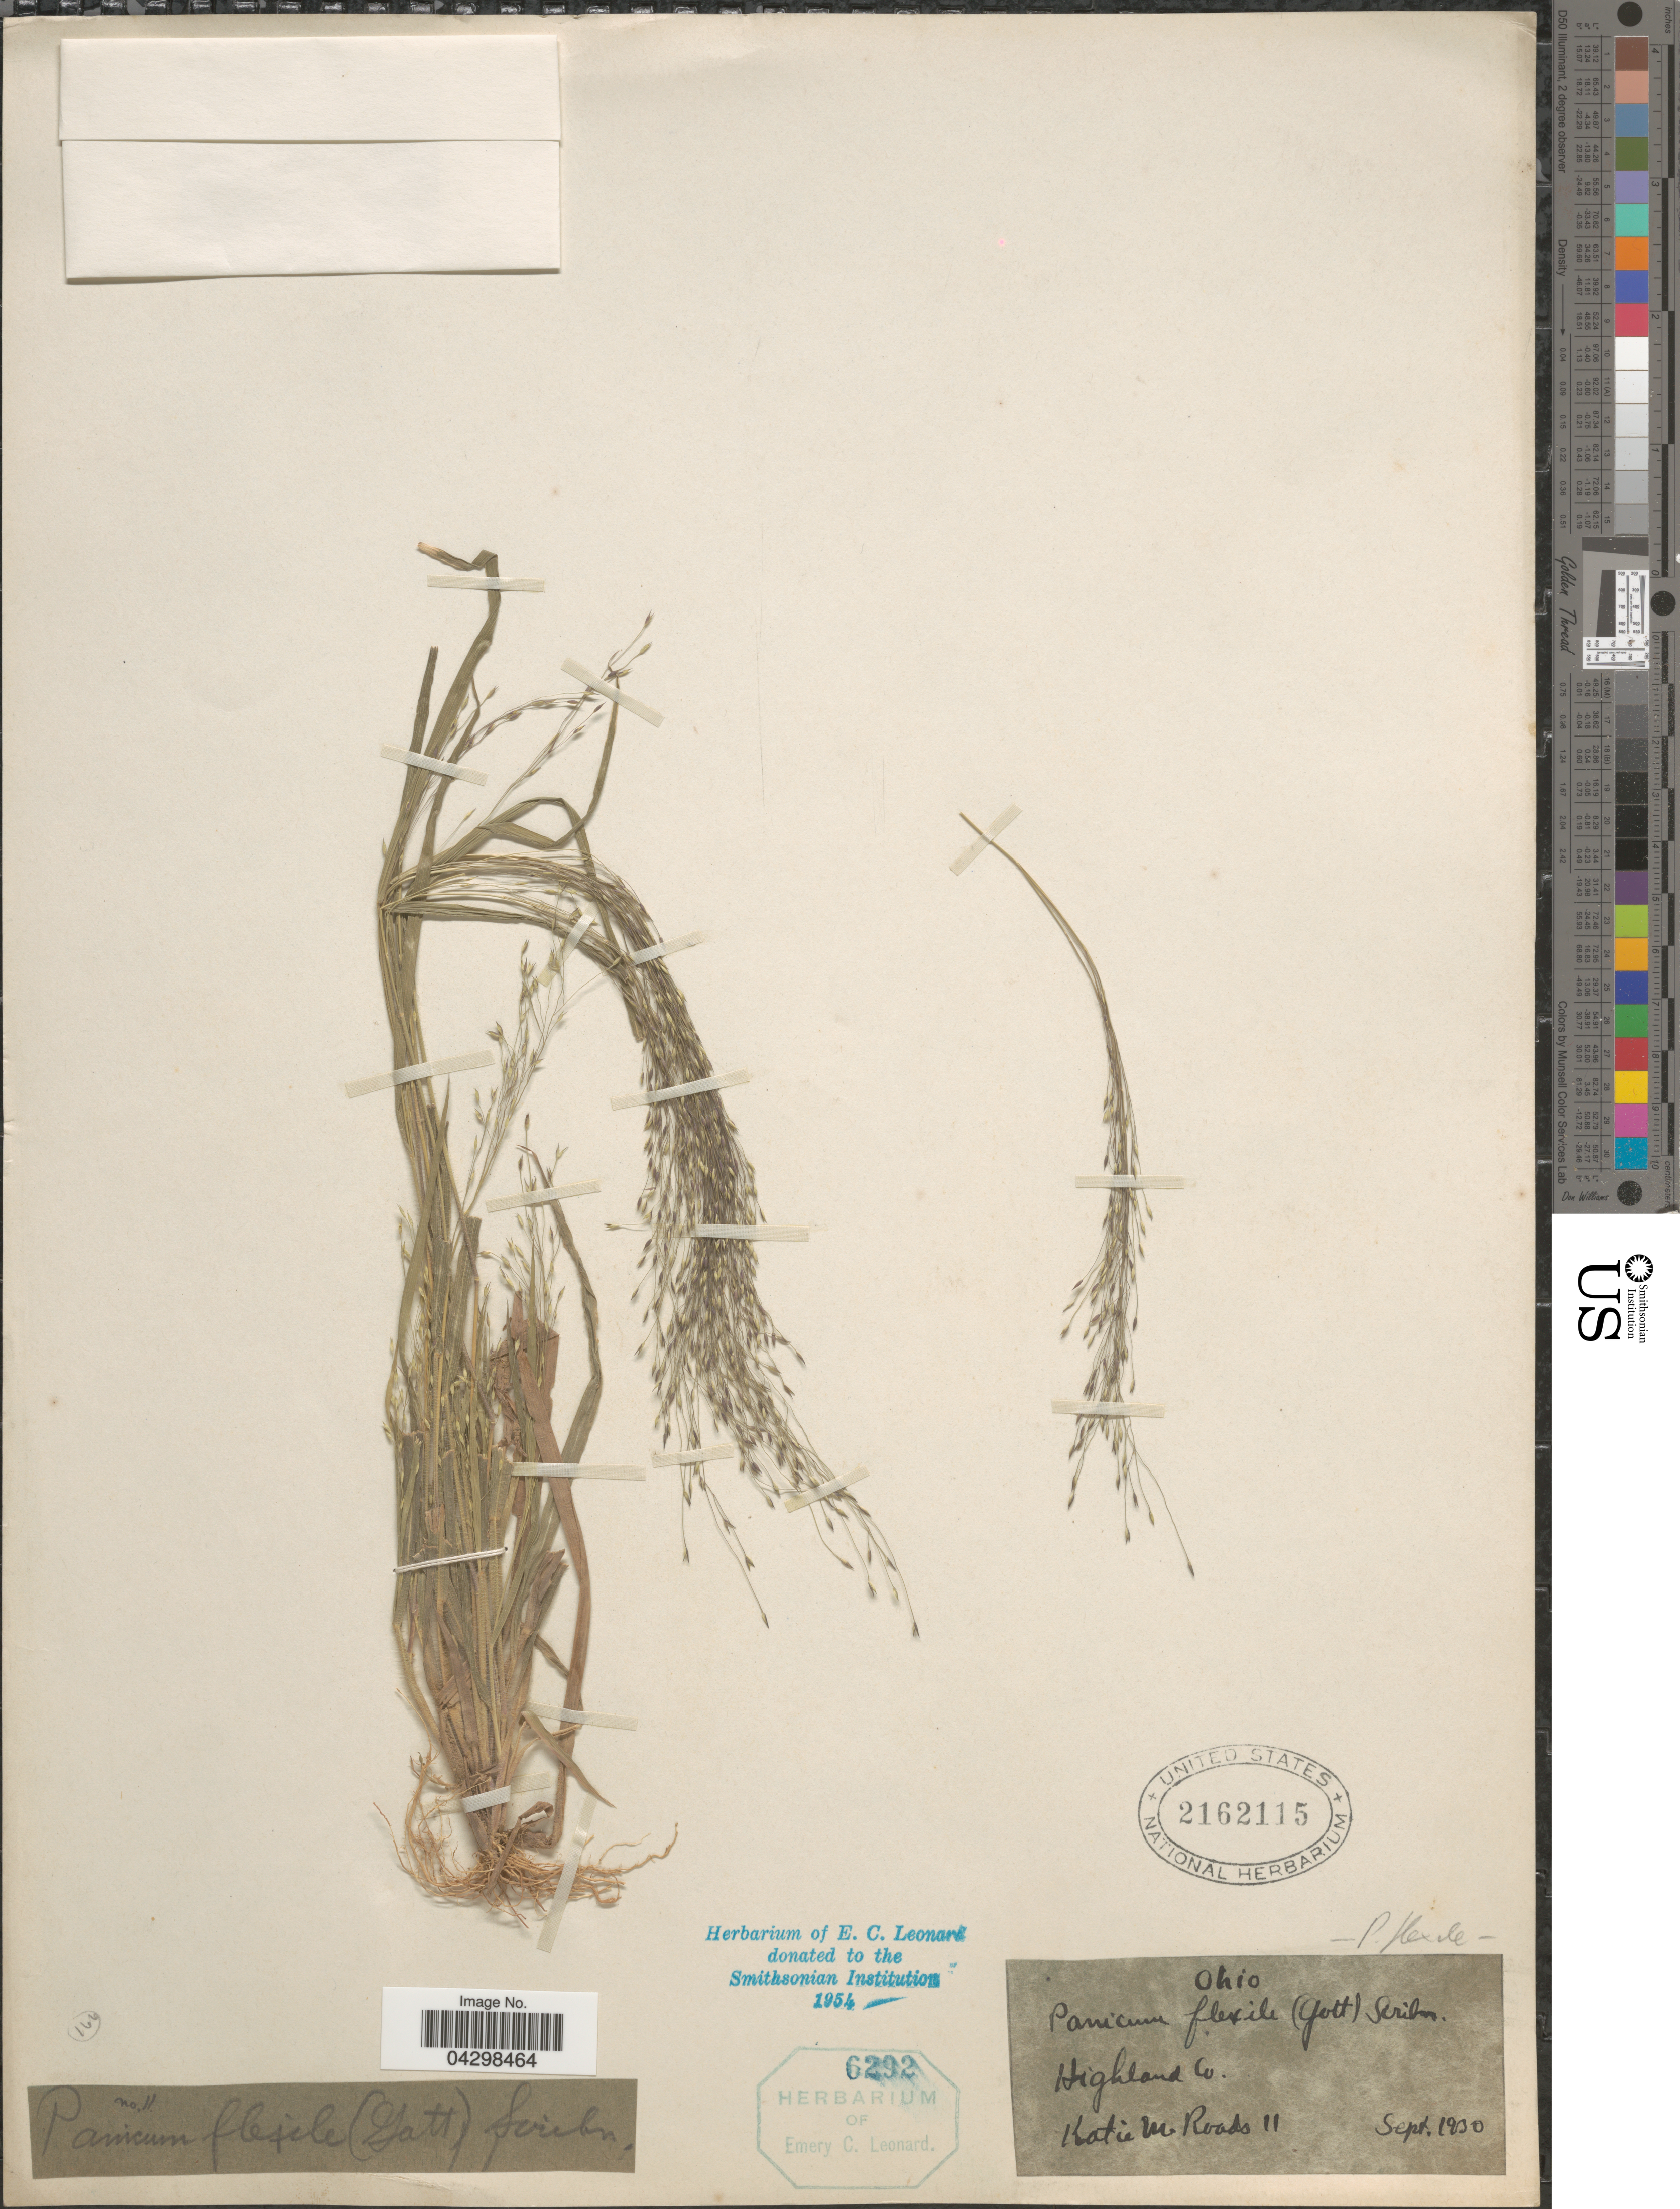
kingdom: Plantae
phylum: Tracheophyta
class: Liliopsida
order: Poales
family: Poaceae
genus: Panicum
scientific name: Panicum flexile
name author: (Gatt.) Scribn.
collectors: K. Roads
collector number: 11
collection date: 1930-09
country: United States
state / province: Ohio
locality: Highland Co.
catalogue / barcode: US 2162115